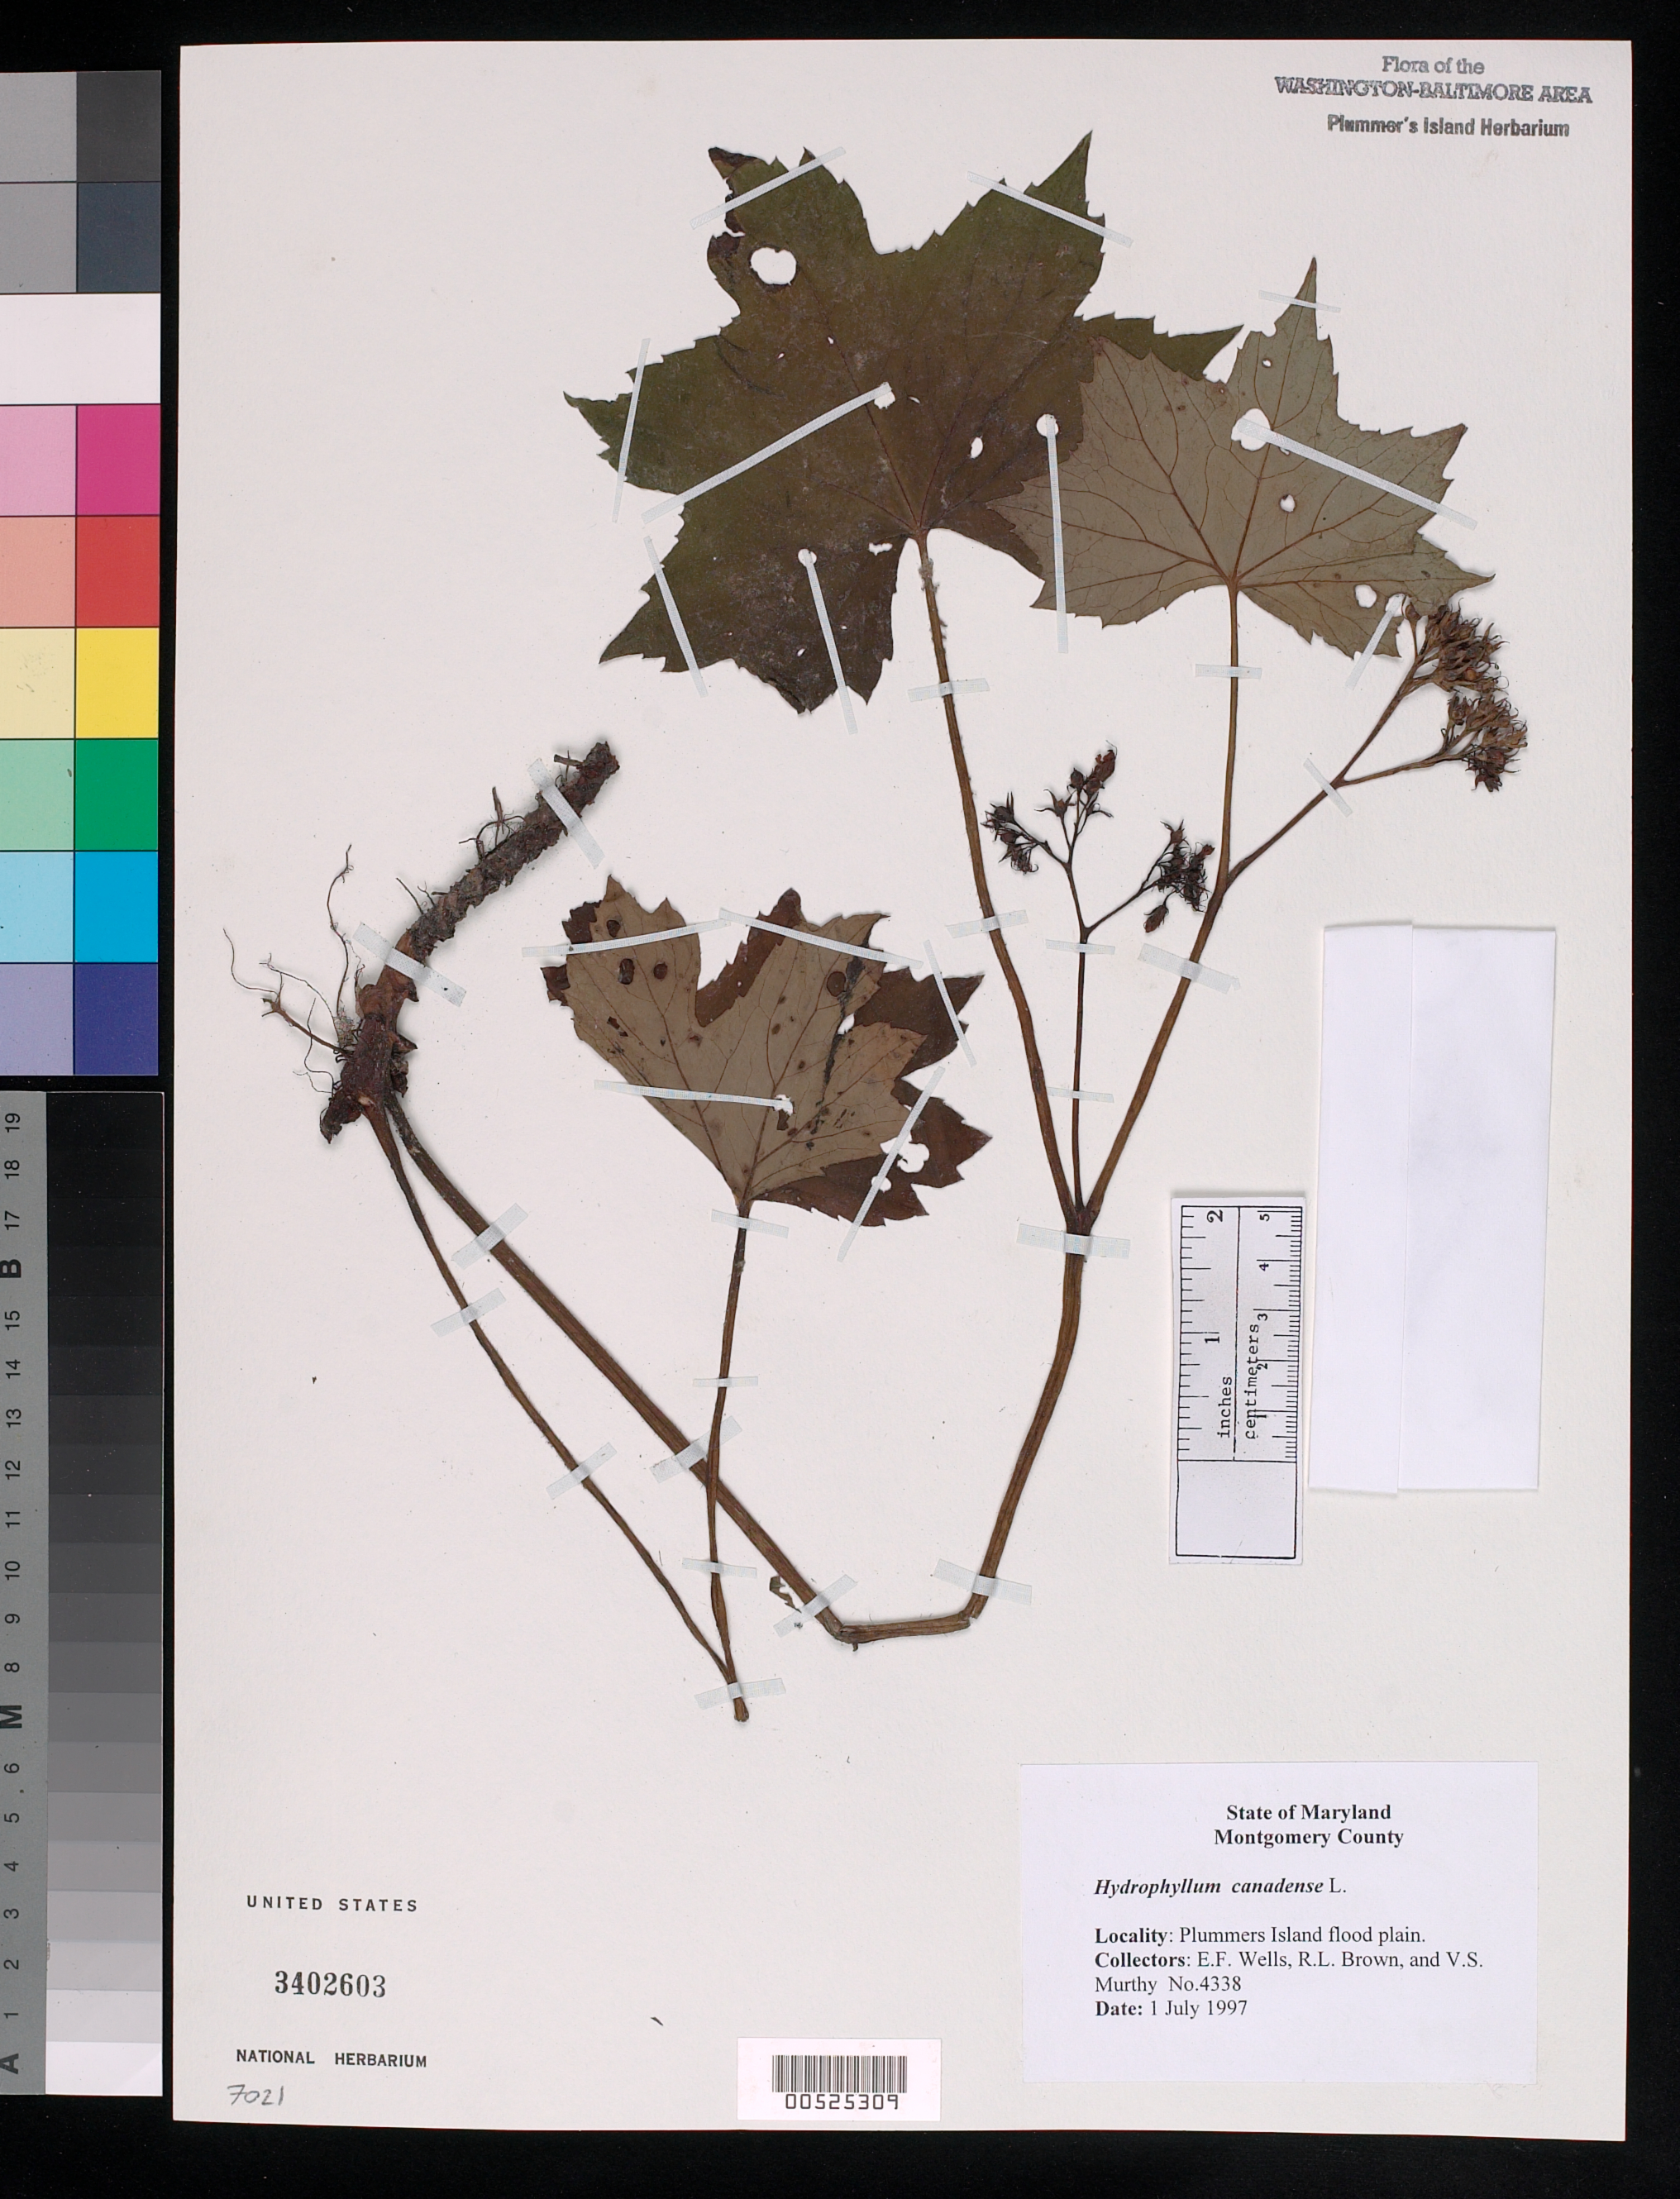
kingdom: Plantae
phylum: Tracheophyta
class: Magnoliopsida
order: Boraginales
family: Hydrophyllaceae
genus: Hydrophyllum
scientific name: Hydrophyllum canadense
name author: L.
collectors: E. F. Wells, R. L. Brown & V. S. Murthy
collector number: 4338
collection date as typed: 01 Jul 1997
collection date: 1997-07-01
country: United States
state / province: Maryland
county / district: Montgomery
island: Plummers Island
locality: Flood plain of Plummers Island Plummers Island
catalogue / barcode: US 3402603